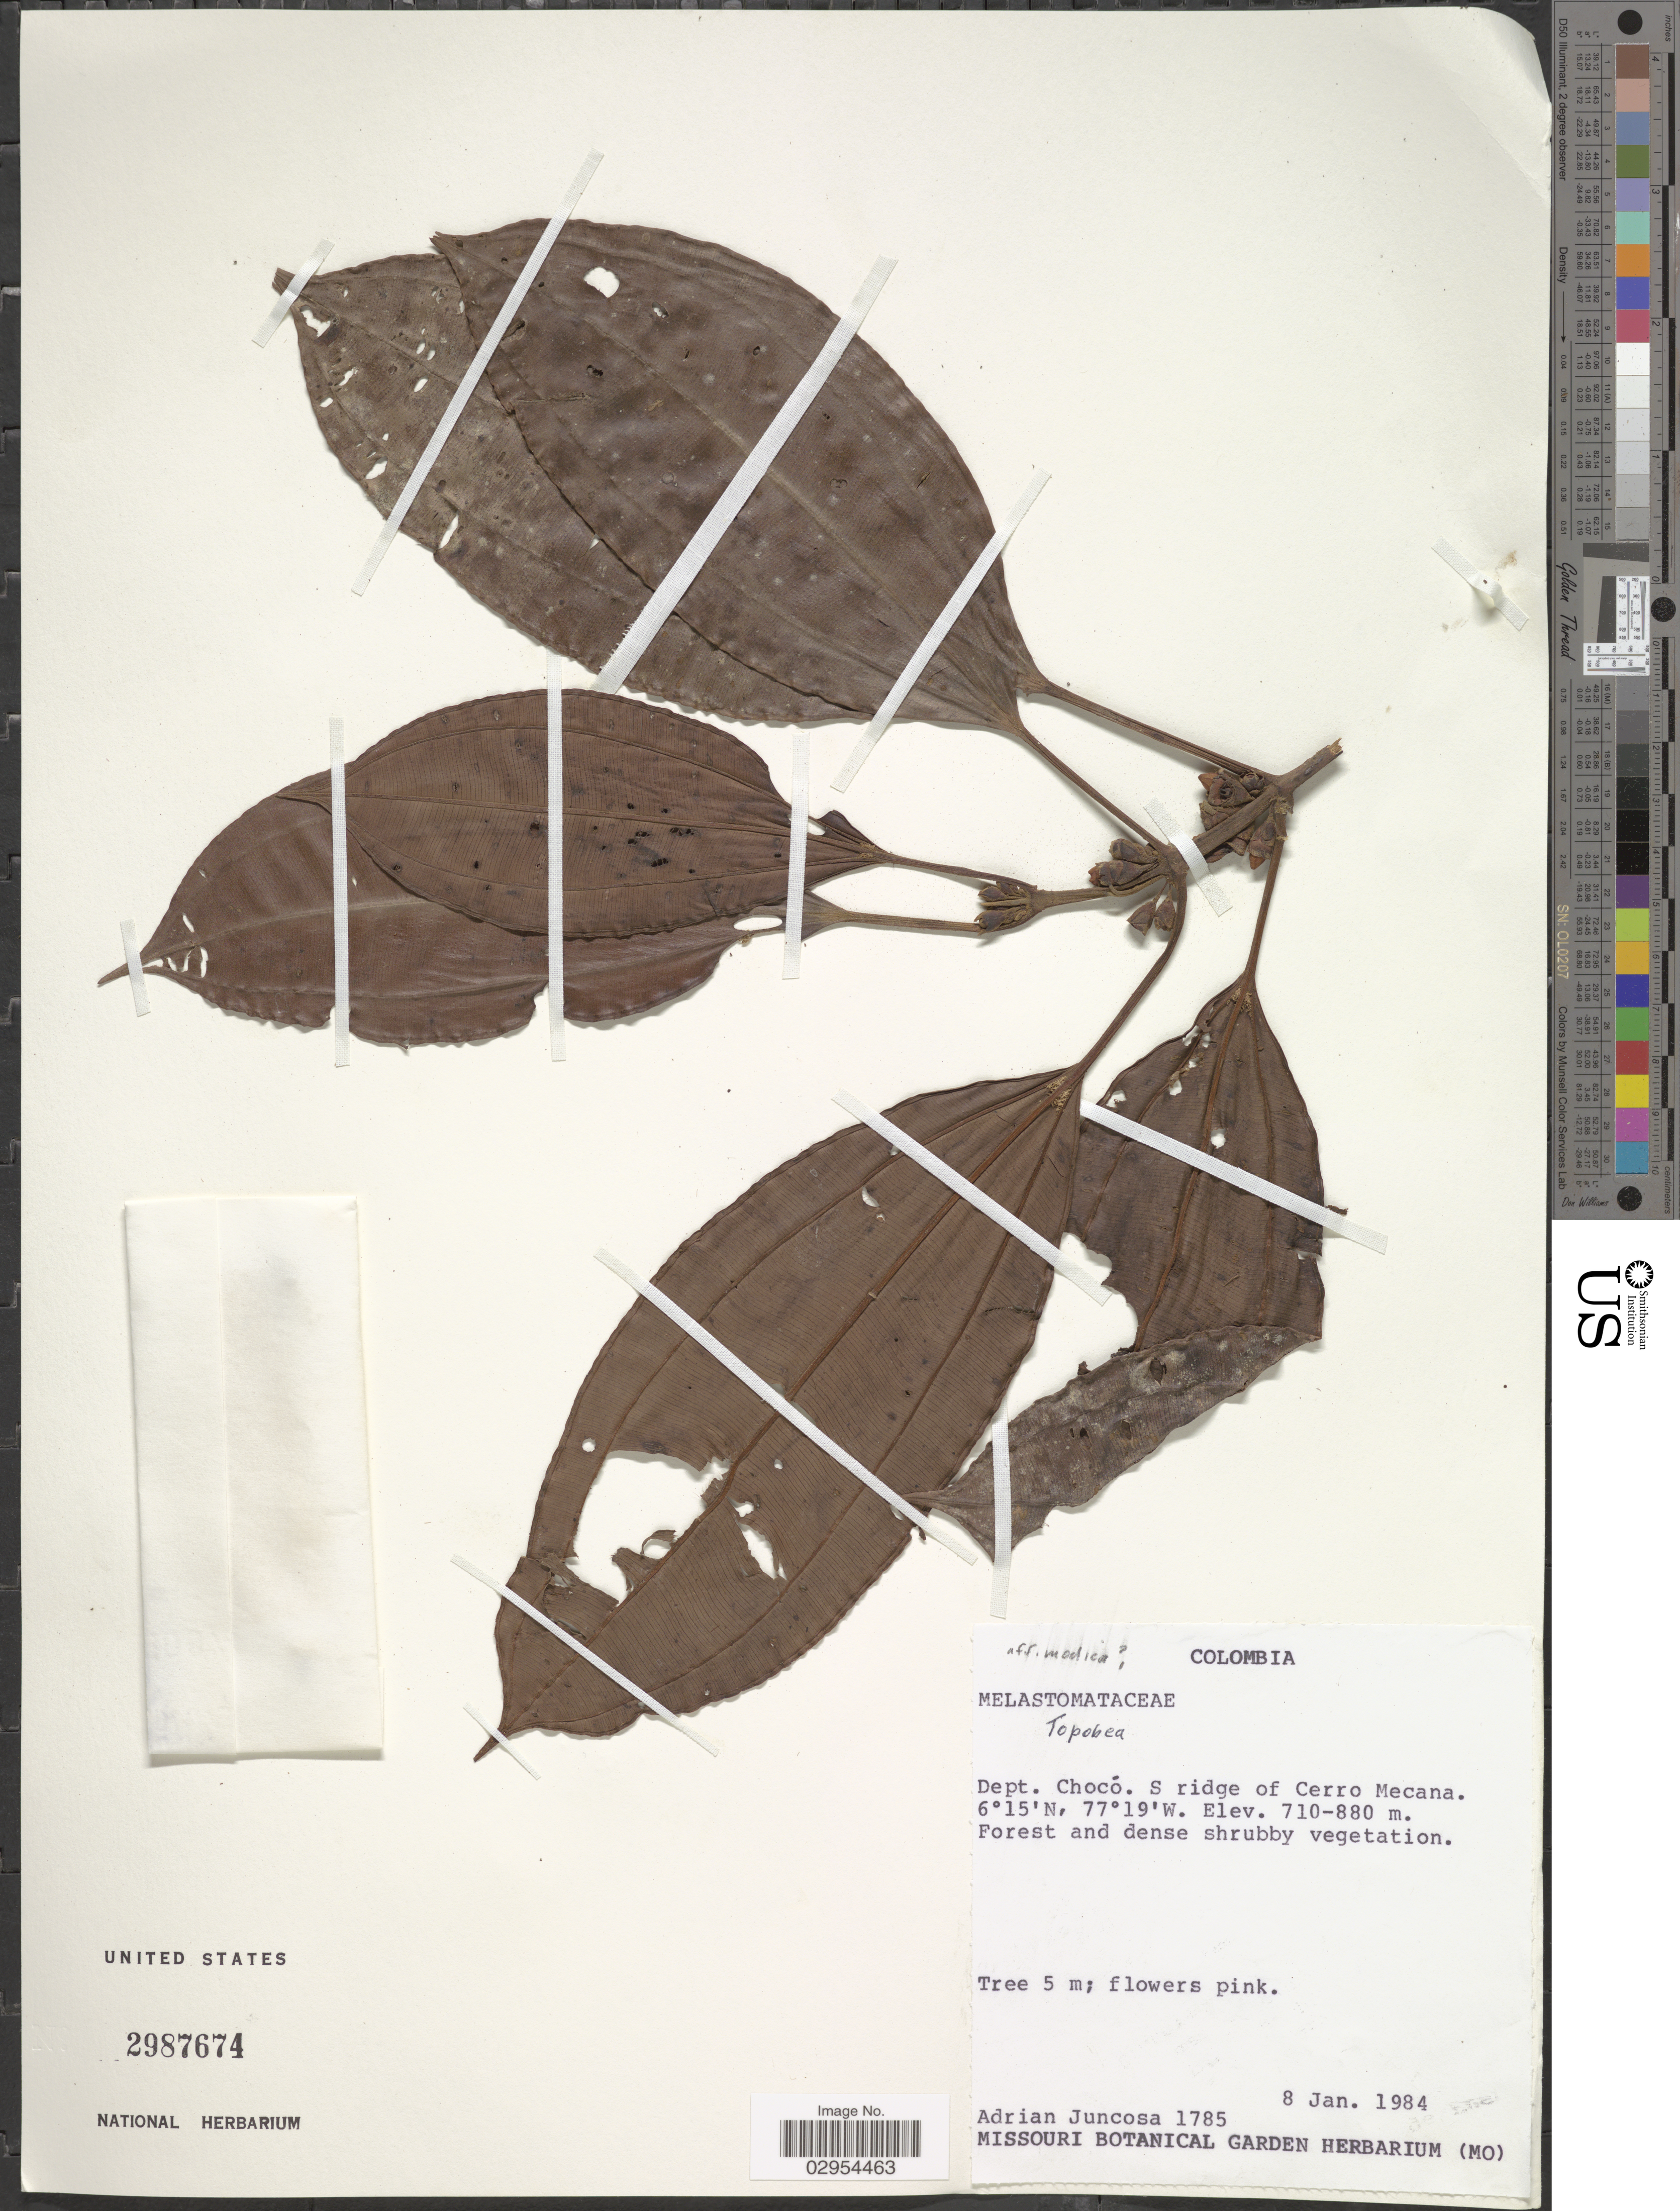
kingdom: Plantae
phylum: Tracheophyta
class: Magnoliopsida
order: Myrtales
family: Melastomataceae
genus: Topobea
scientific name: Topobea sp.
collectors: A. Juncosa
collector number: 1785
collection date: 1984-01-08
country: Colombia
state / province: Chocó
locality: Dept. Chocó. S ridge of Cerro Mecana.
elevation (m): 710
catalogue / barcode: US 2987674